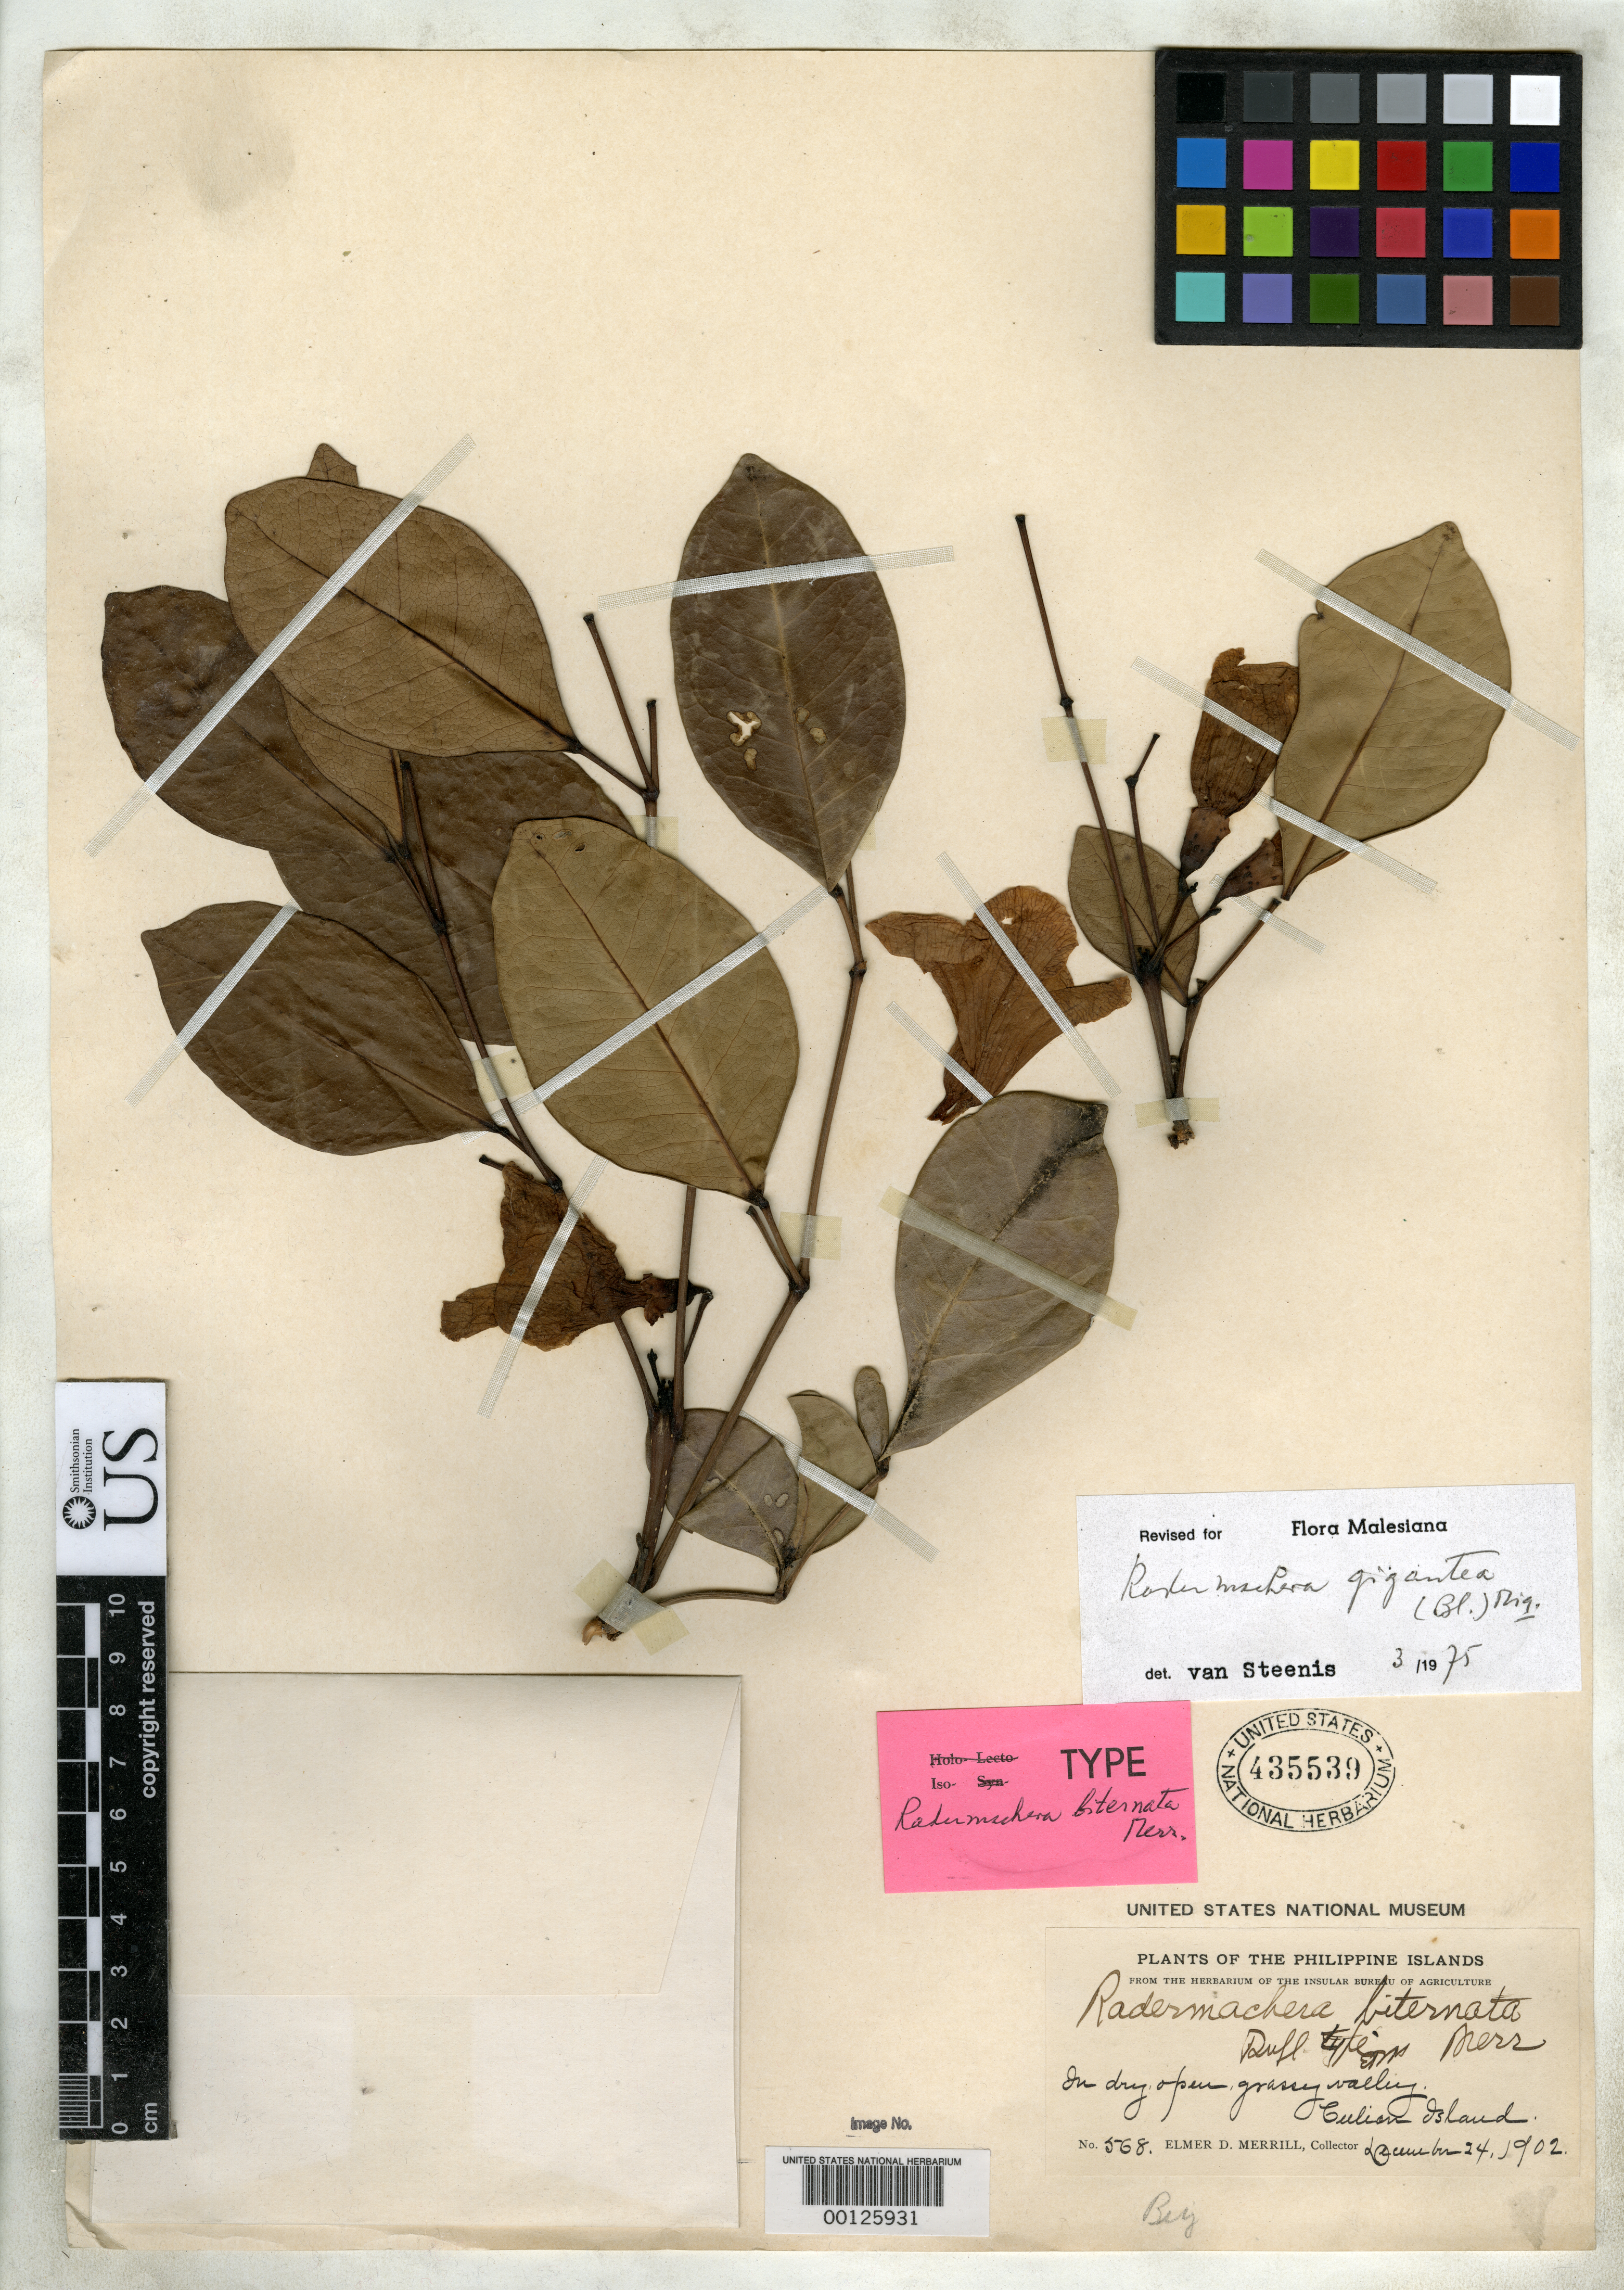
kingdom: Plantae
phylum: Tracheophyta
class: Magnoliopsida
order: Lamiales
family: Bignoniaceae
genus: Radermachera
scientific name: Radermachera biternata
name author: Merr.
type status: Isotype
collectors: E. D. Merrill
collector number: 568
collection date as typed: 24 Dec 1902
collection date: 1902-12-24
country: Philippines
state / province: Mimaropa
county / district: Palawan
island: Culion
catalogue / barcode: US 435539